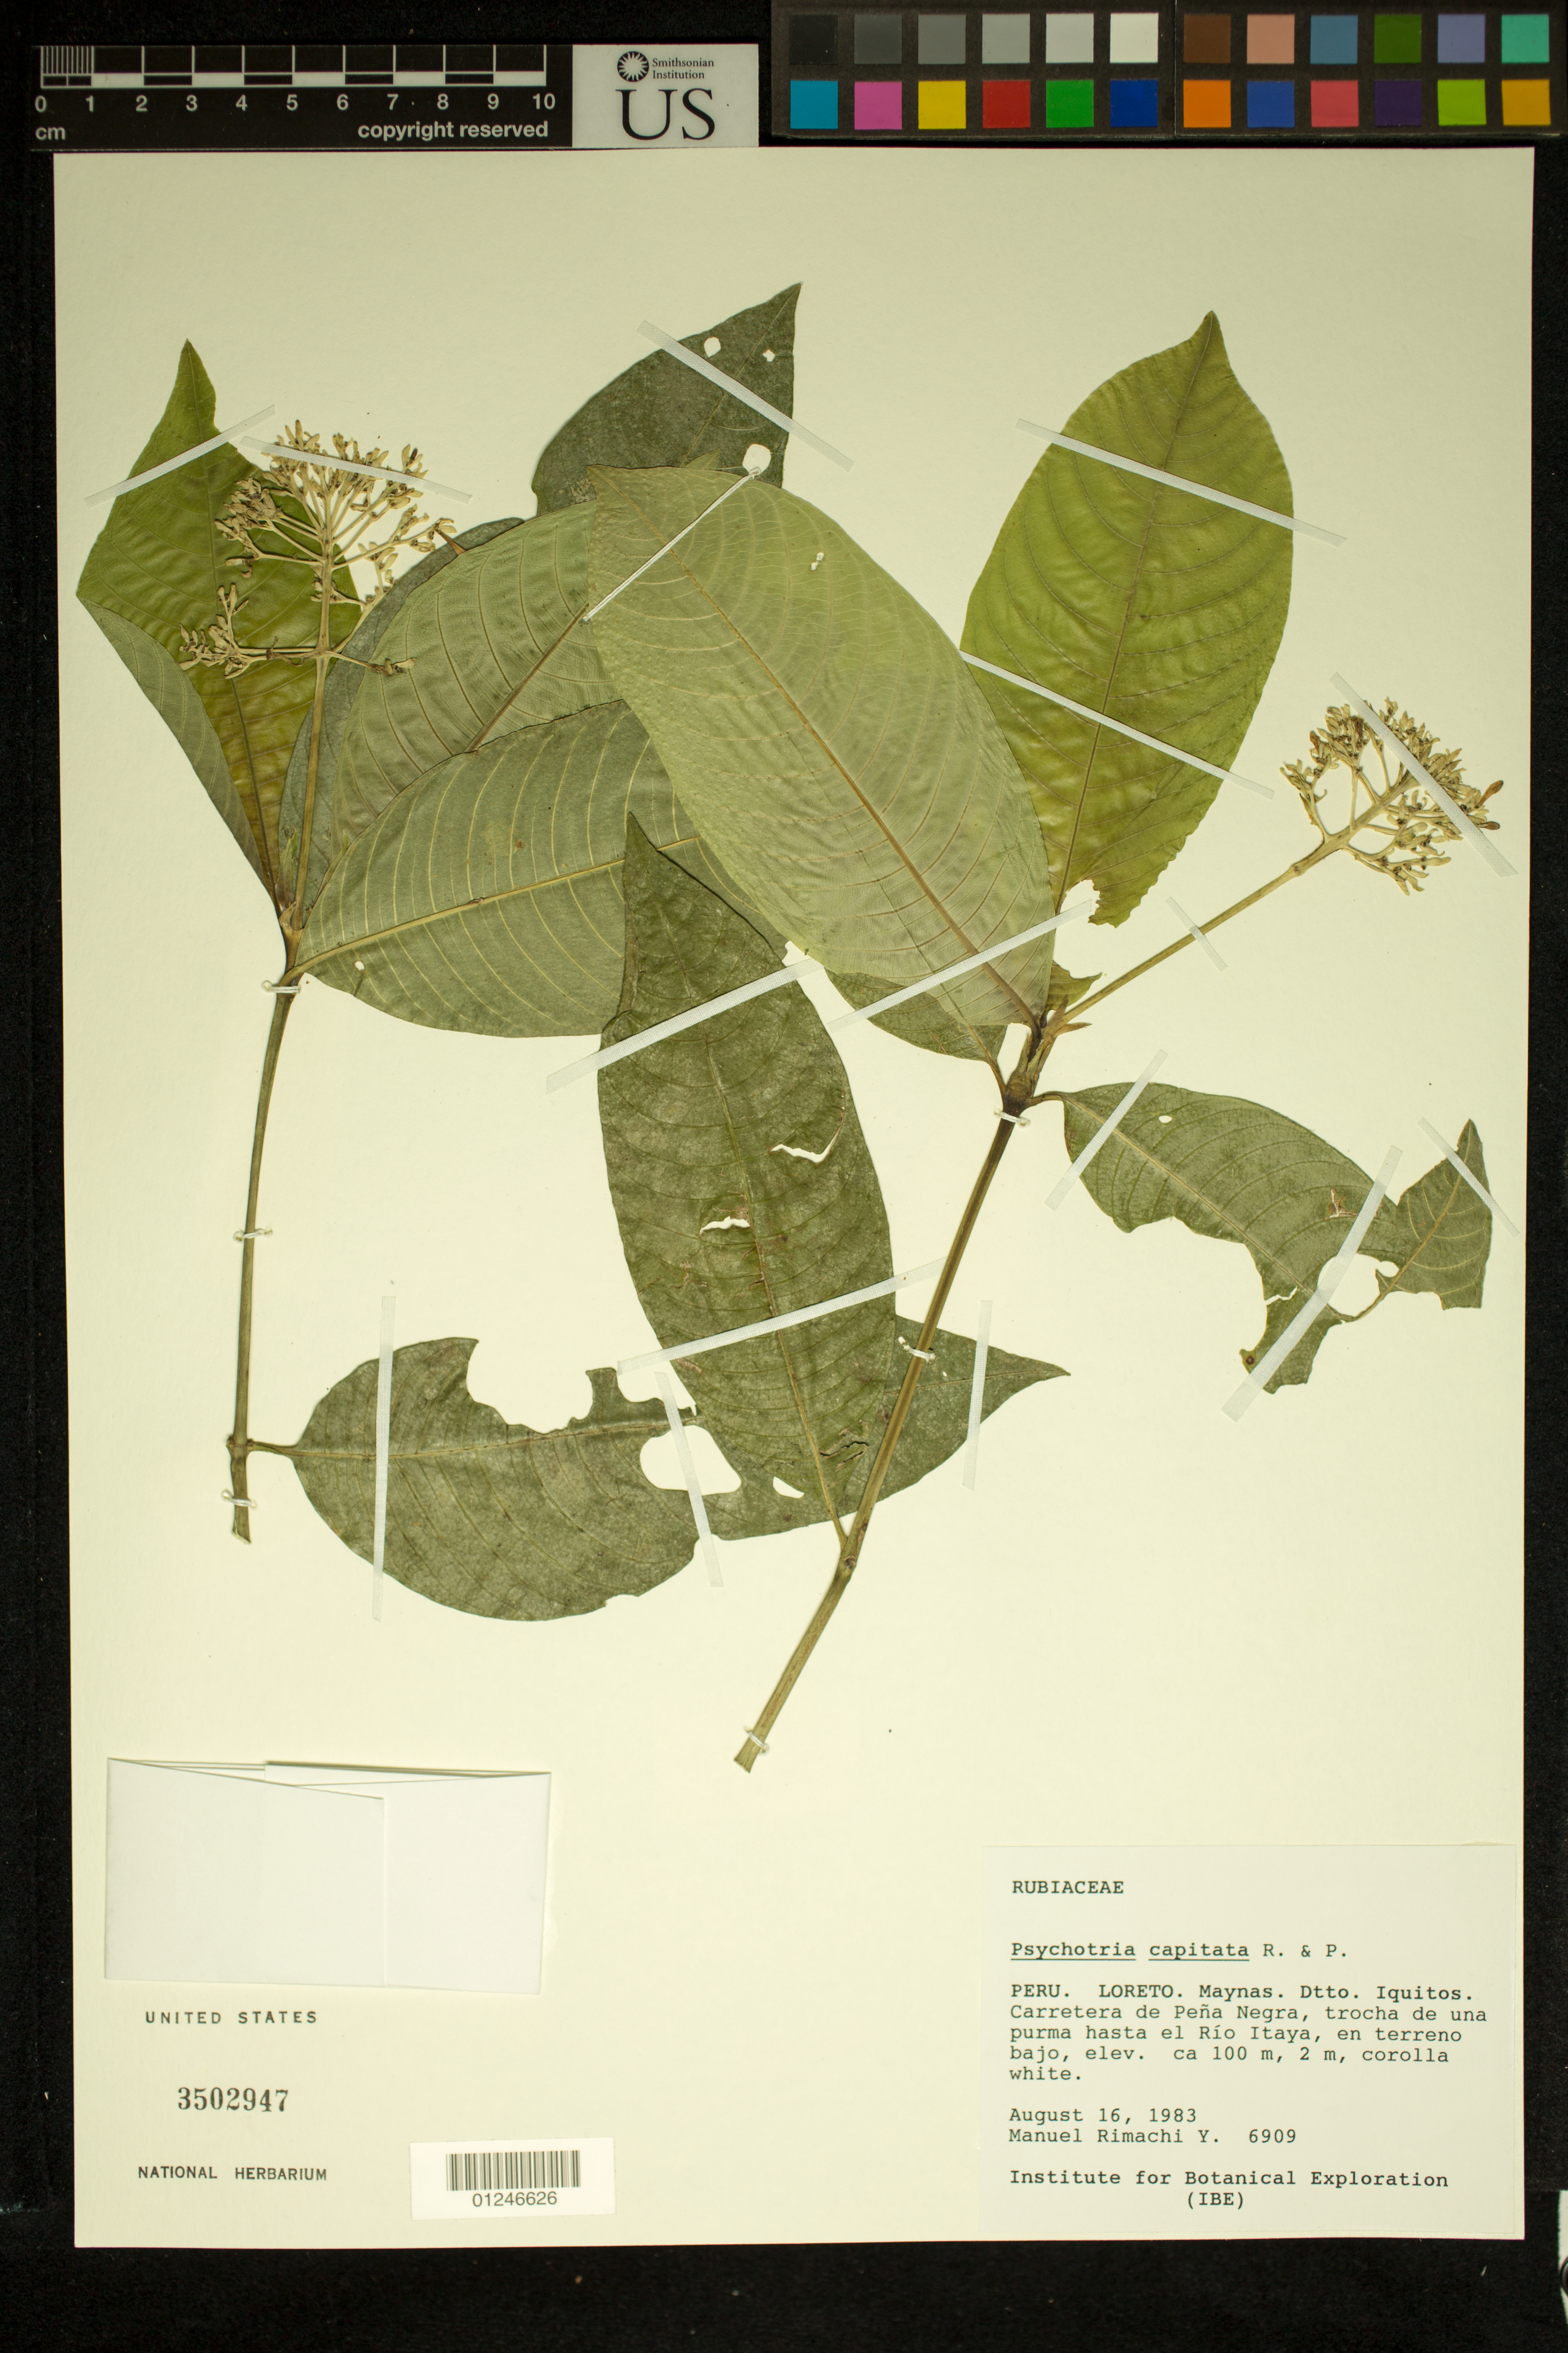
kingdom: Plantae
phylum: Tracheophyta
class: Magnoliopsida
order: Gentianales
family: Rubiaceae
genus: Psychotria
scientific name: Psychotria capitata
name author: Ruiz & Pav.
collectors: M. Rimachi Y.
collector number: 6909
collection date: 1983-08-16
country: Peru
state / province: Loreto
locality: Maynas. Dtto, Iquitos.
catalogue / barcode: US 3502947